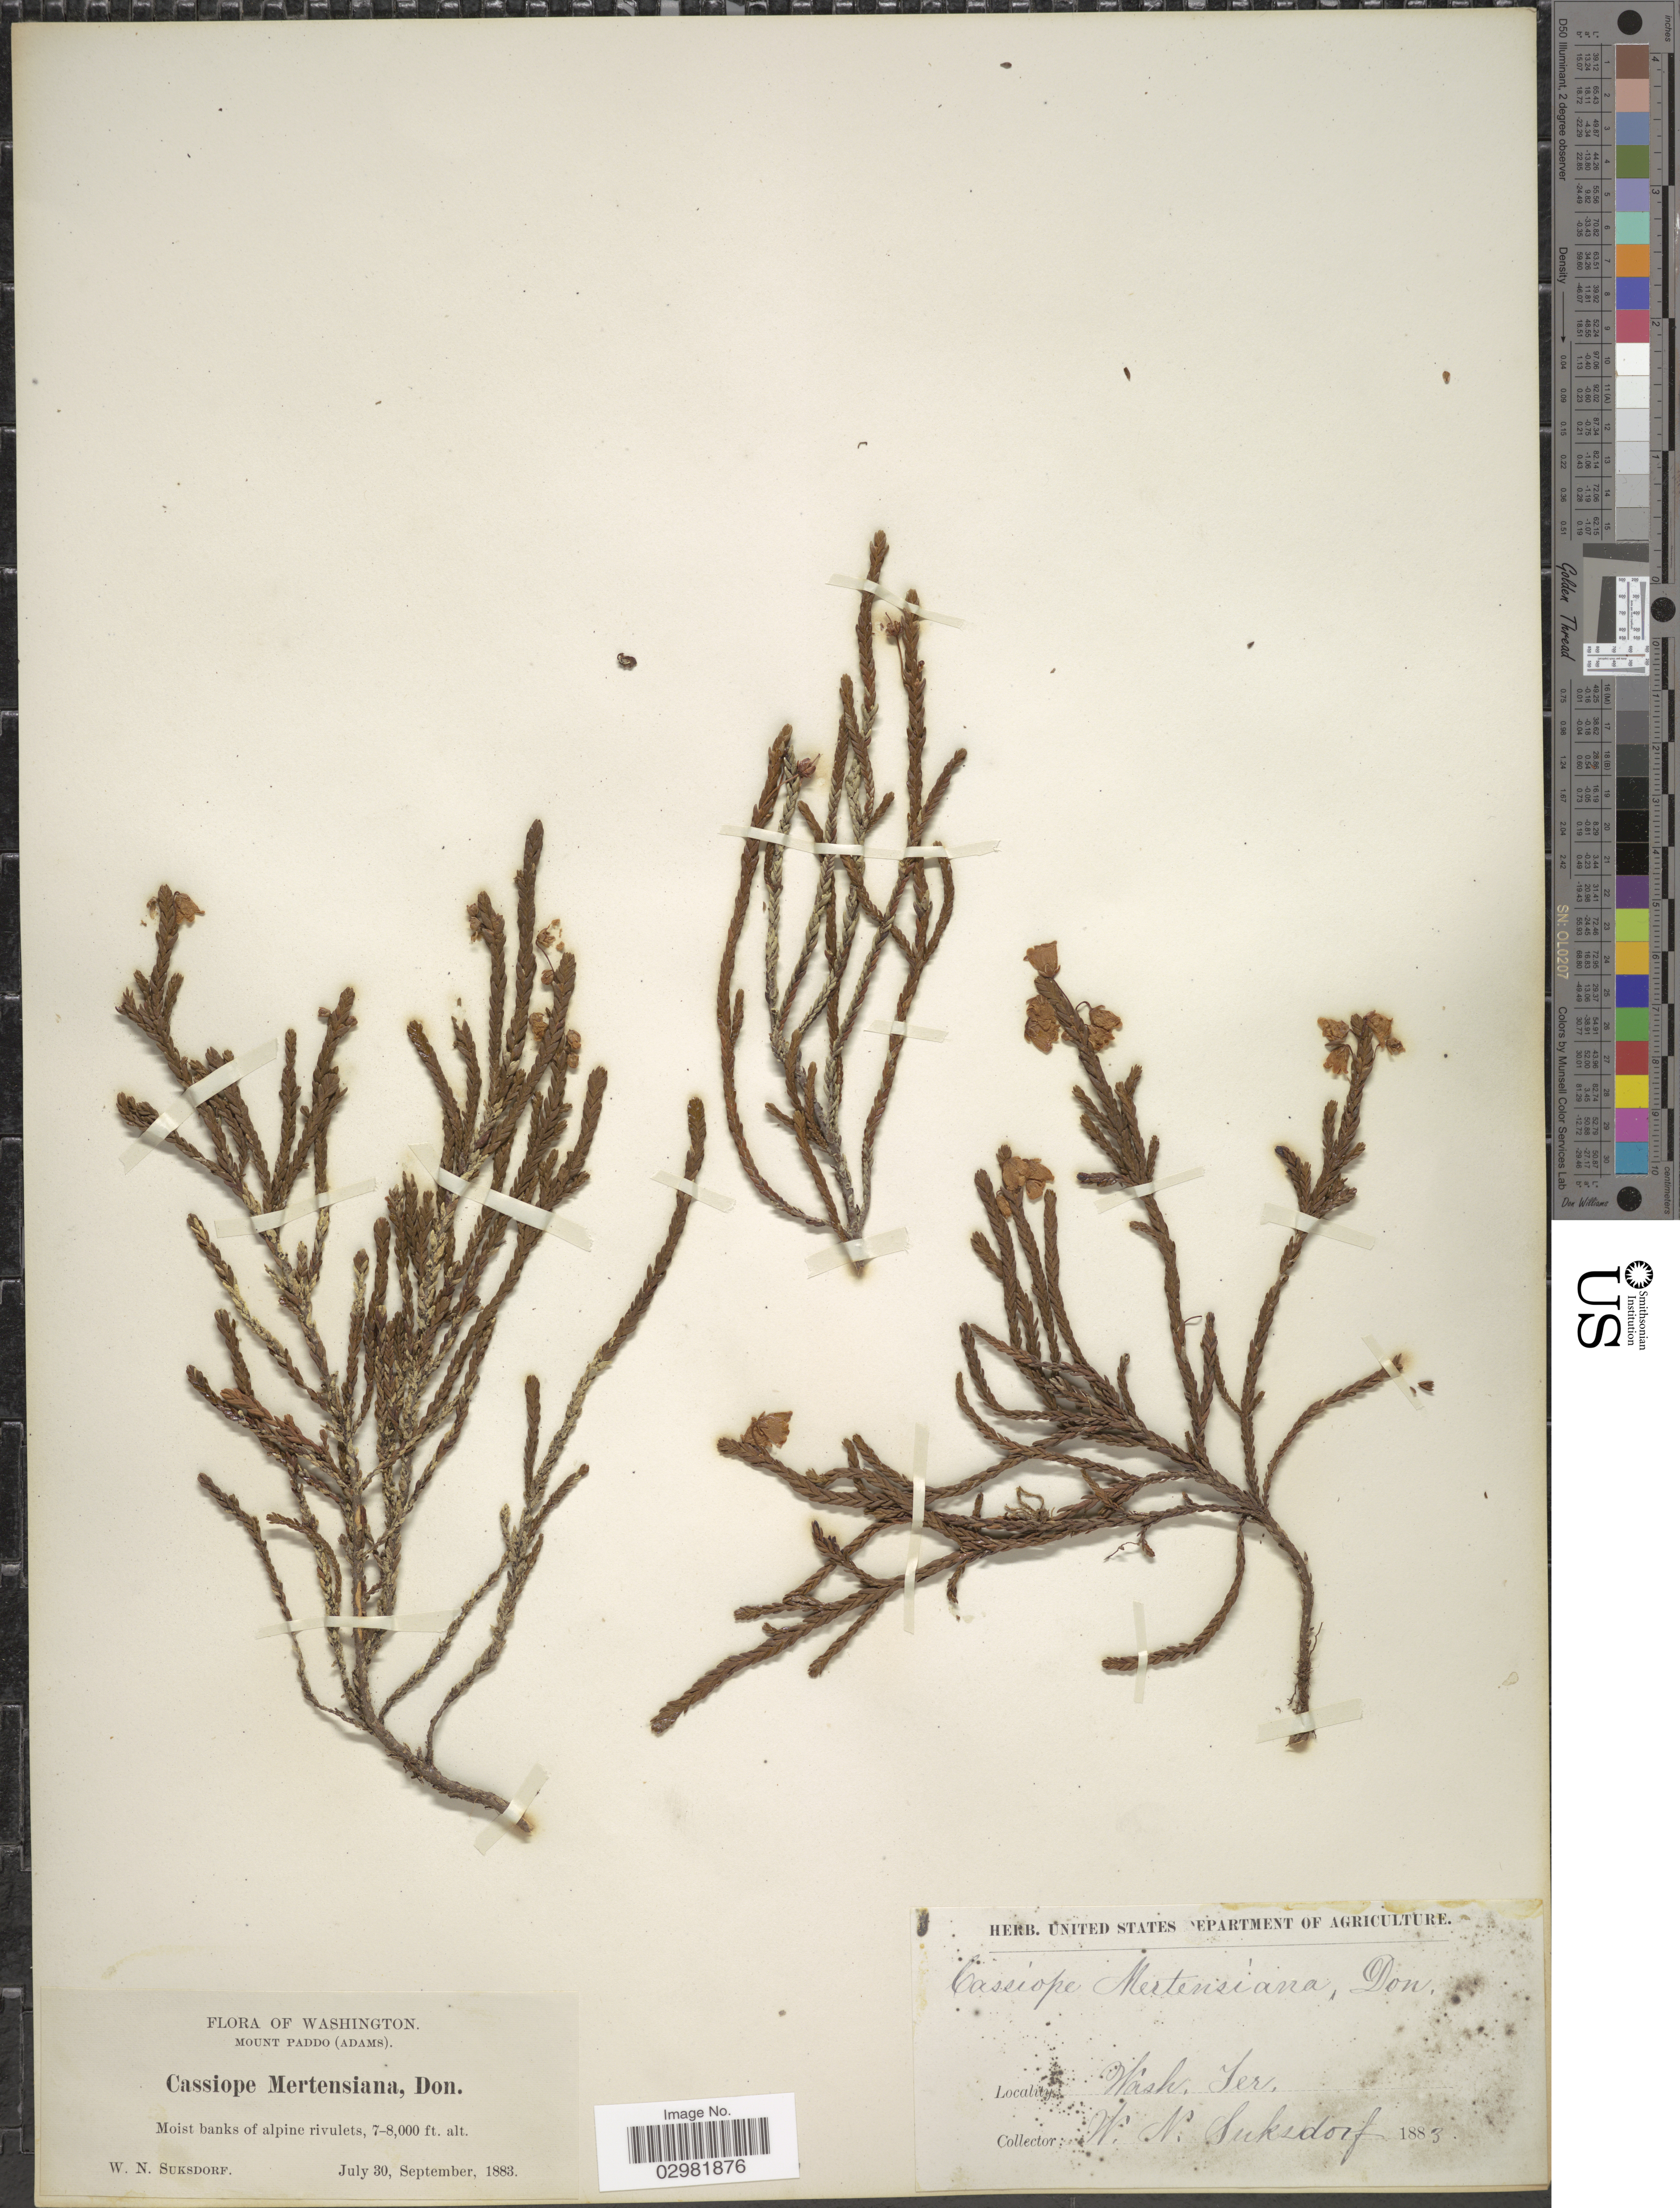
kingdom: Plantae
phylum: Tracheophyta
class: Magnoliopsida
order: Ericales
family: Ericaceae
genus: Cassiope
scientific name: Cassiope mertensiana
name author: (Bong.) G. Don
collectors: W. N. Suksdorf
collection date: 1883-07-30/1883-09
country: United States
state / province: Washington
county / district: Skamania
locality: Mount Paddo (Adams). Wash. Ter. Moist banks of alpine rivulets.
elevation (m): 2134